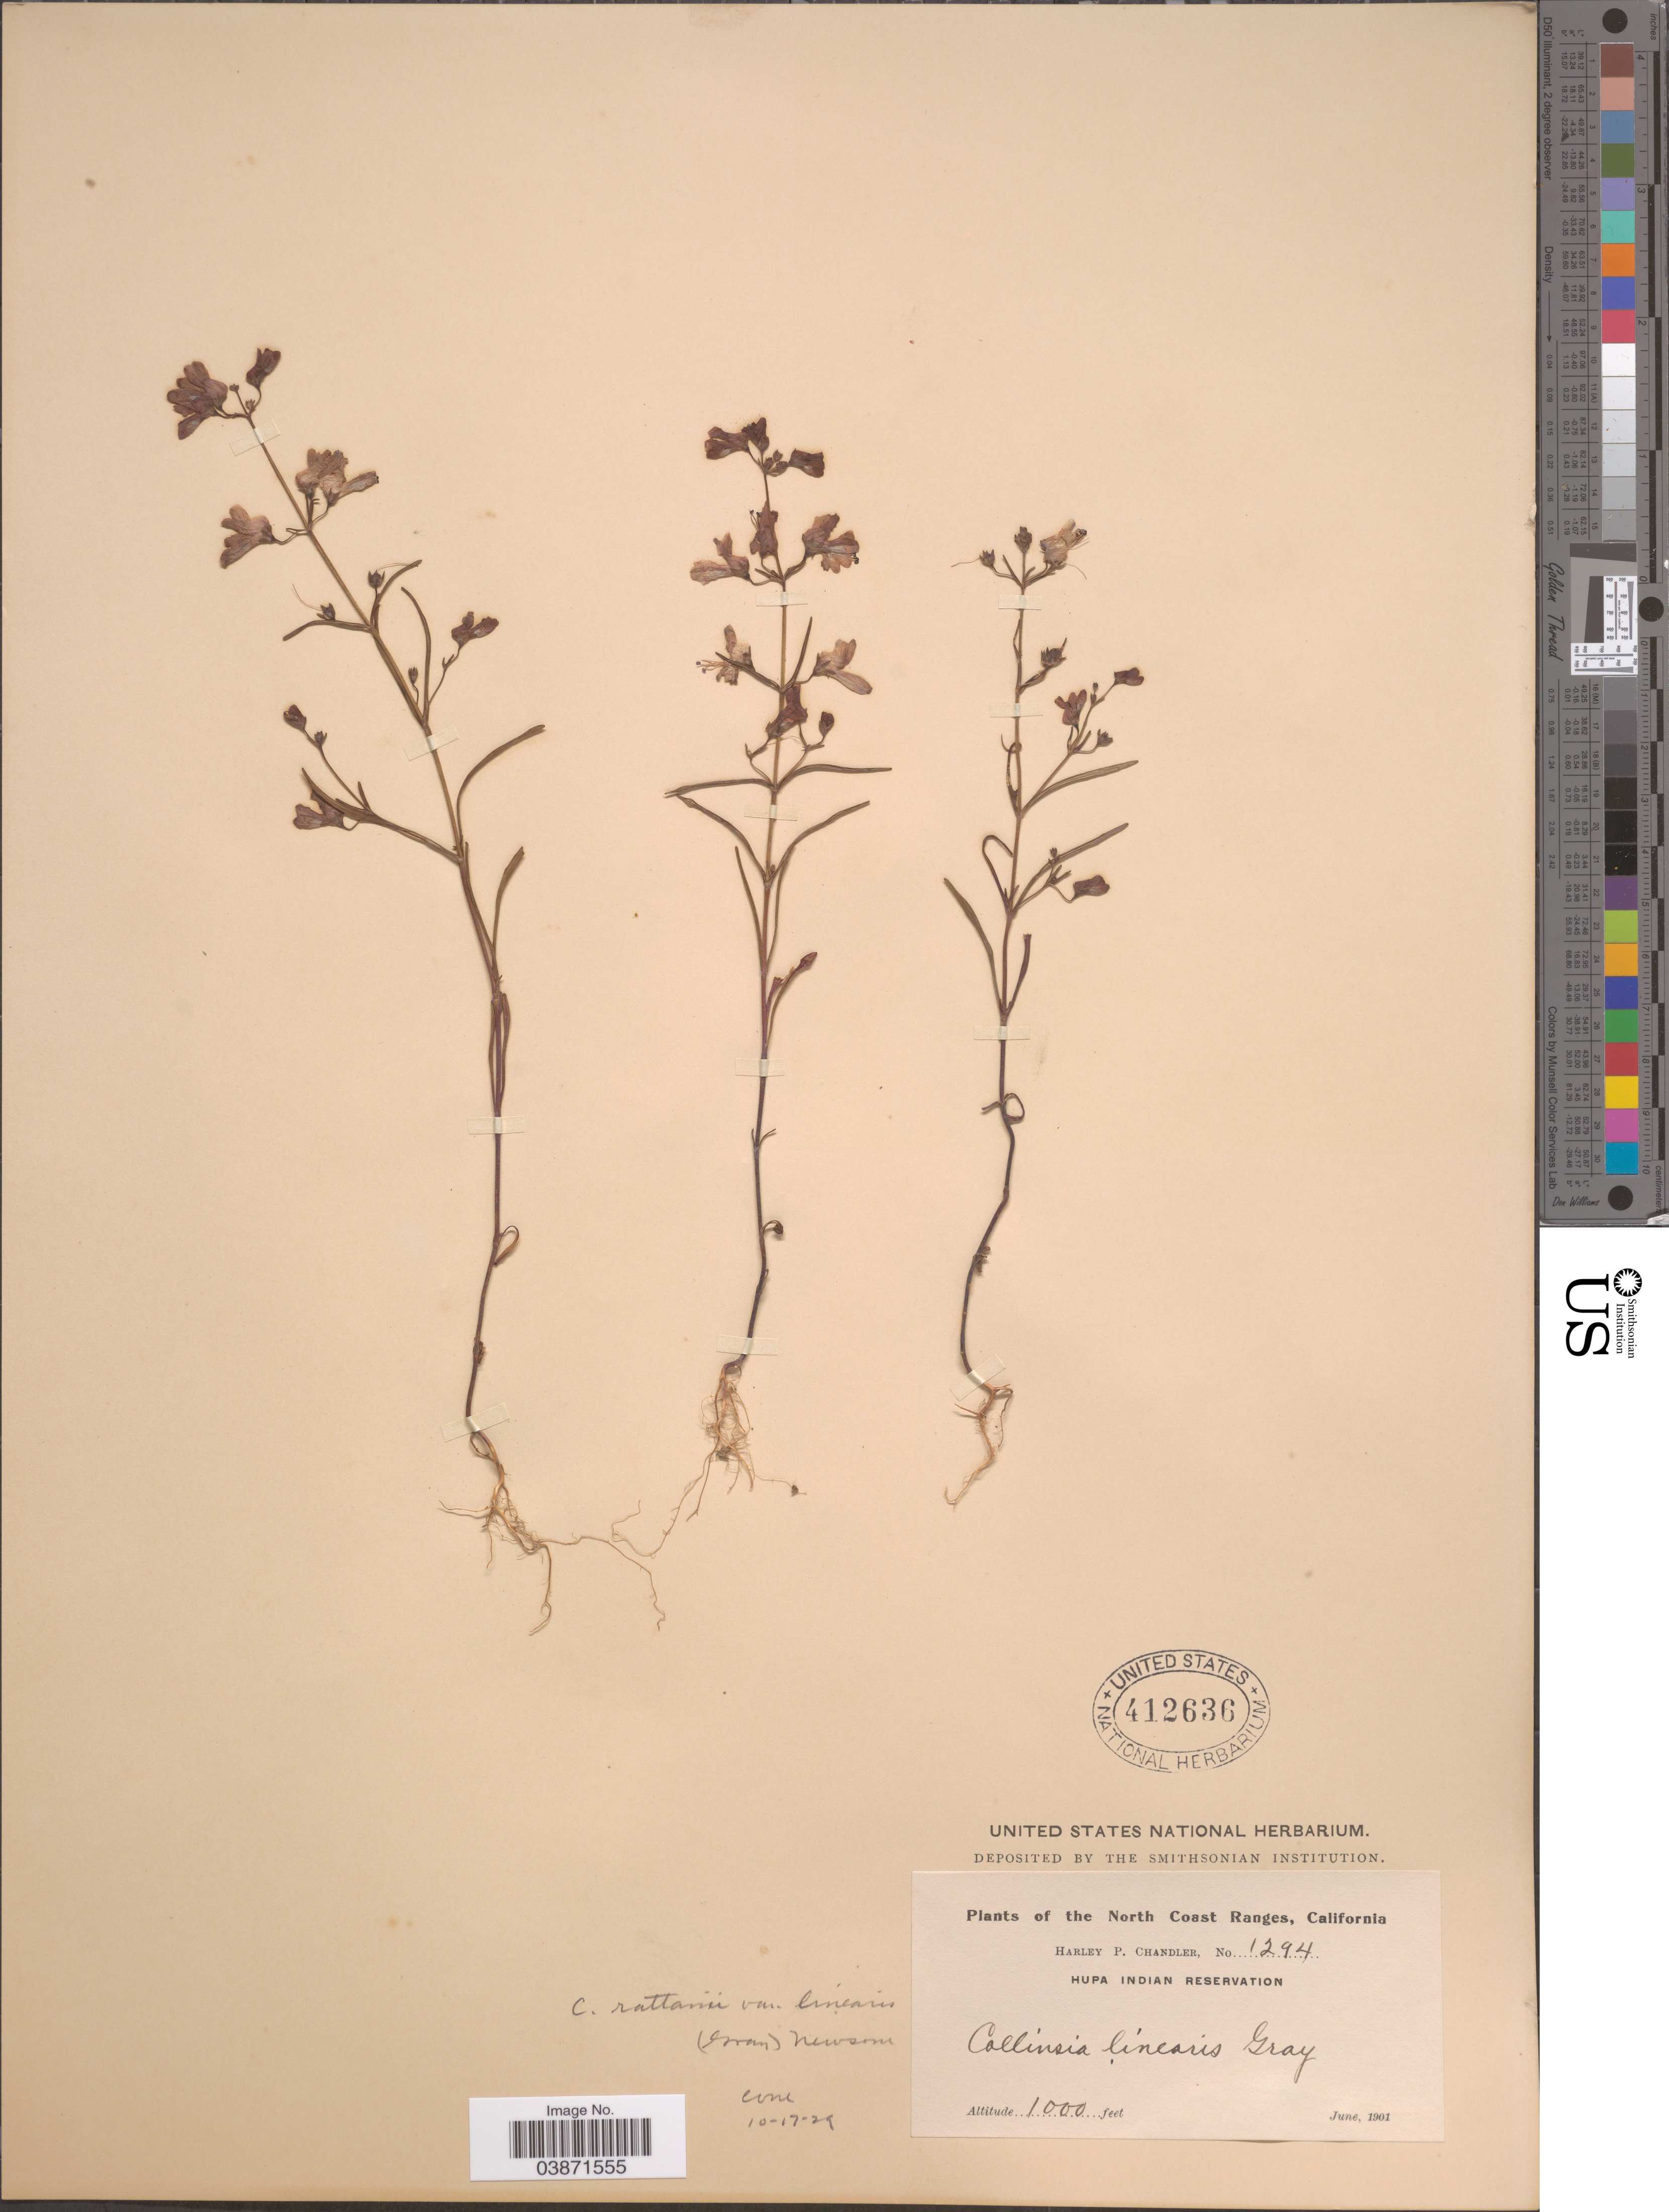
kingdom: Plantae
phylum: Tracheophyta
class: Magnoliopsida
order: Lamiales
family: Plantaginaceae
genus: Collinsia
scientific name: Collinsia rattanii var. linearis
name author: (A. Gray) Newsom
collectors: H. Chandler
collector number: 1294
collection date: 1901-06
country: United States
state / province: California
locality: The North Coast Ranges. Hupa Indian Reservation.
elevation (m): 305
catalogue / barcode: US 412636